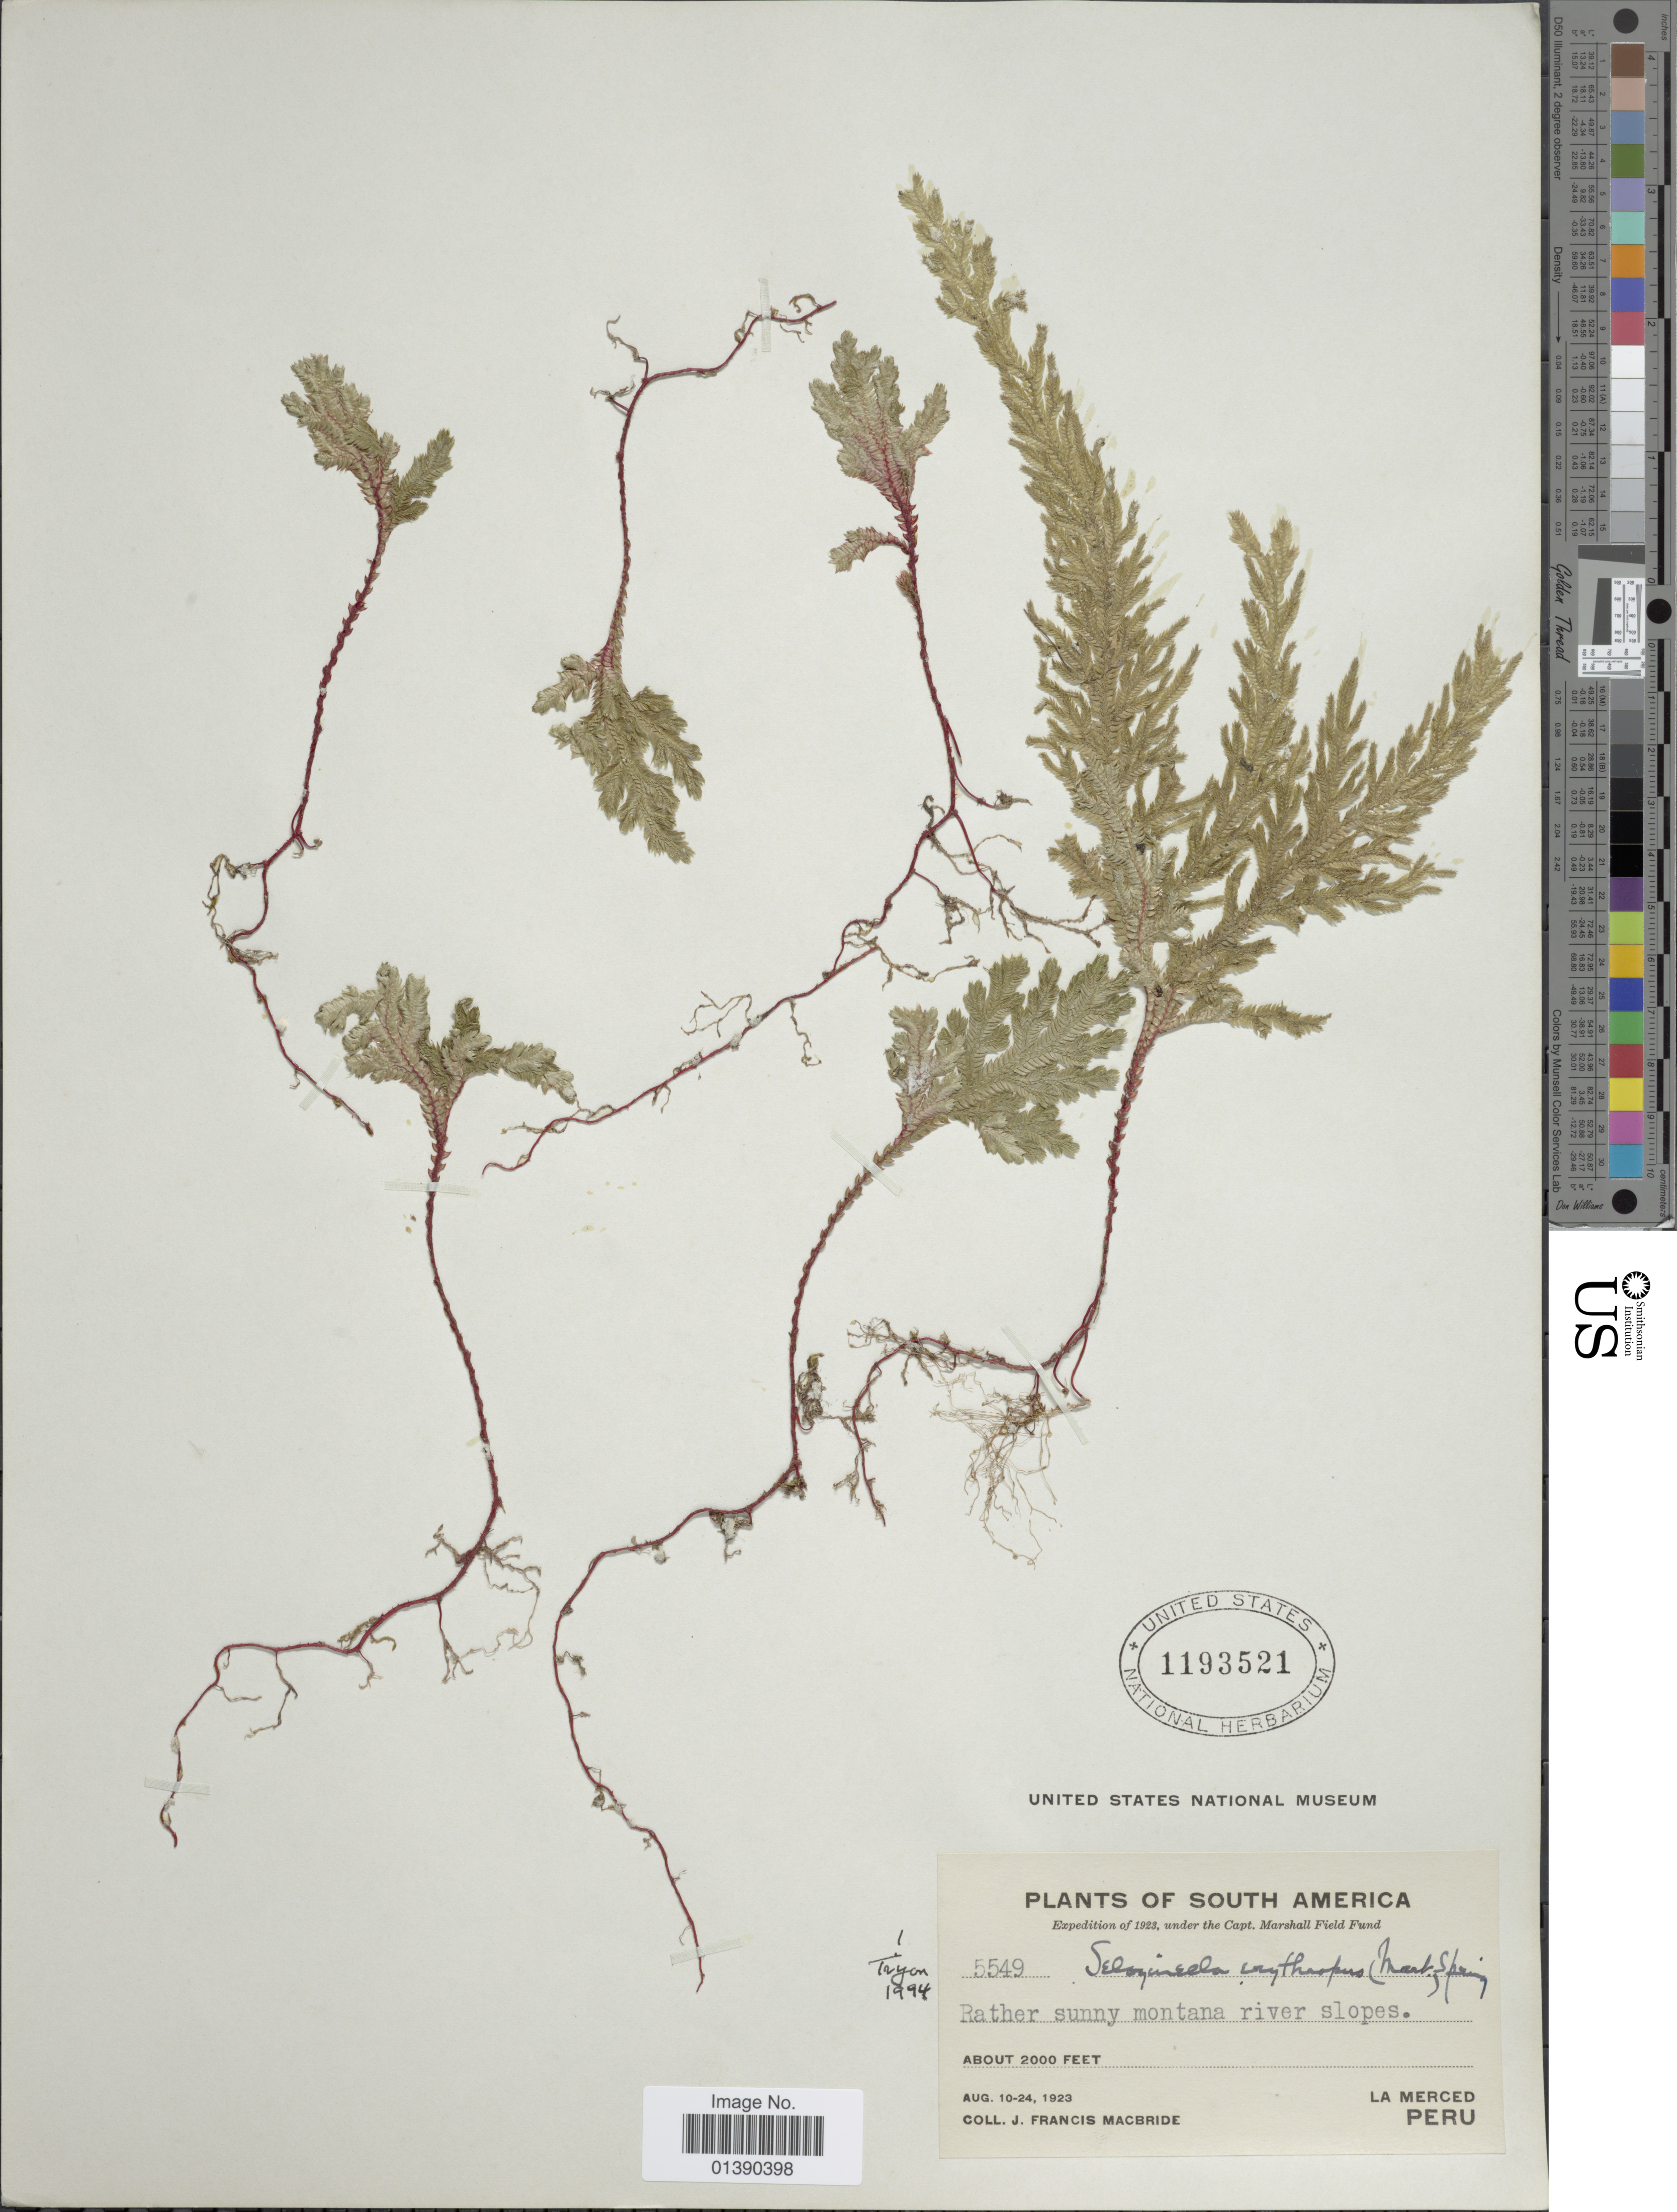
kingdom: Plantae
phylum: Tracheophyta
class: Lycopodiopsida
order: Selaginellales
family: Selaginellaceae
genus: Selaginella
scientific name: Selaginella erythropus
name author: (Mart.) Hieron.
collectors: J. F. Macbride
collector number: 5549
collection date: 1923-08-10/1923-08-24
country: Peru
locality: South America, rather sunny montana river slopes, la Merced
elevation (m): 610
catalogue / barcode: US 1193521